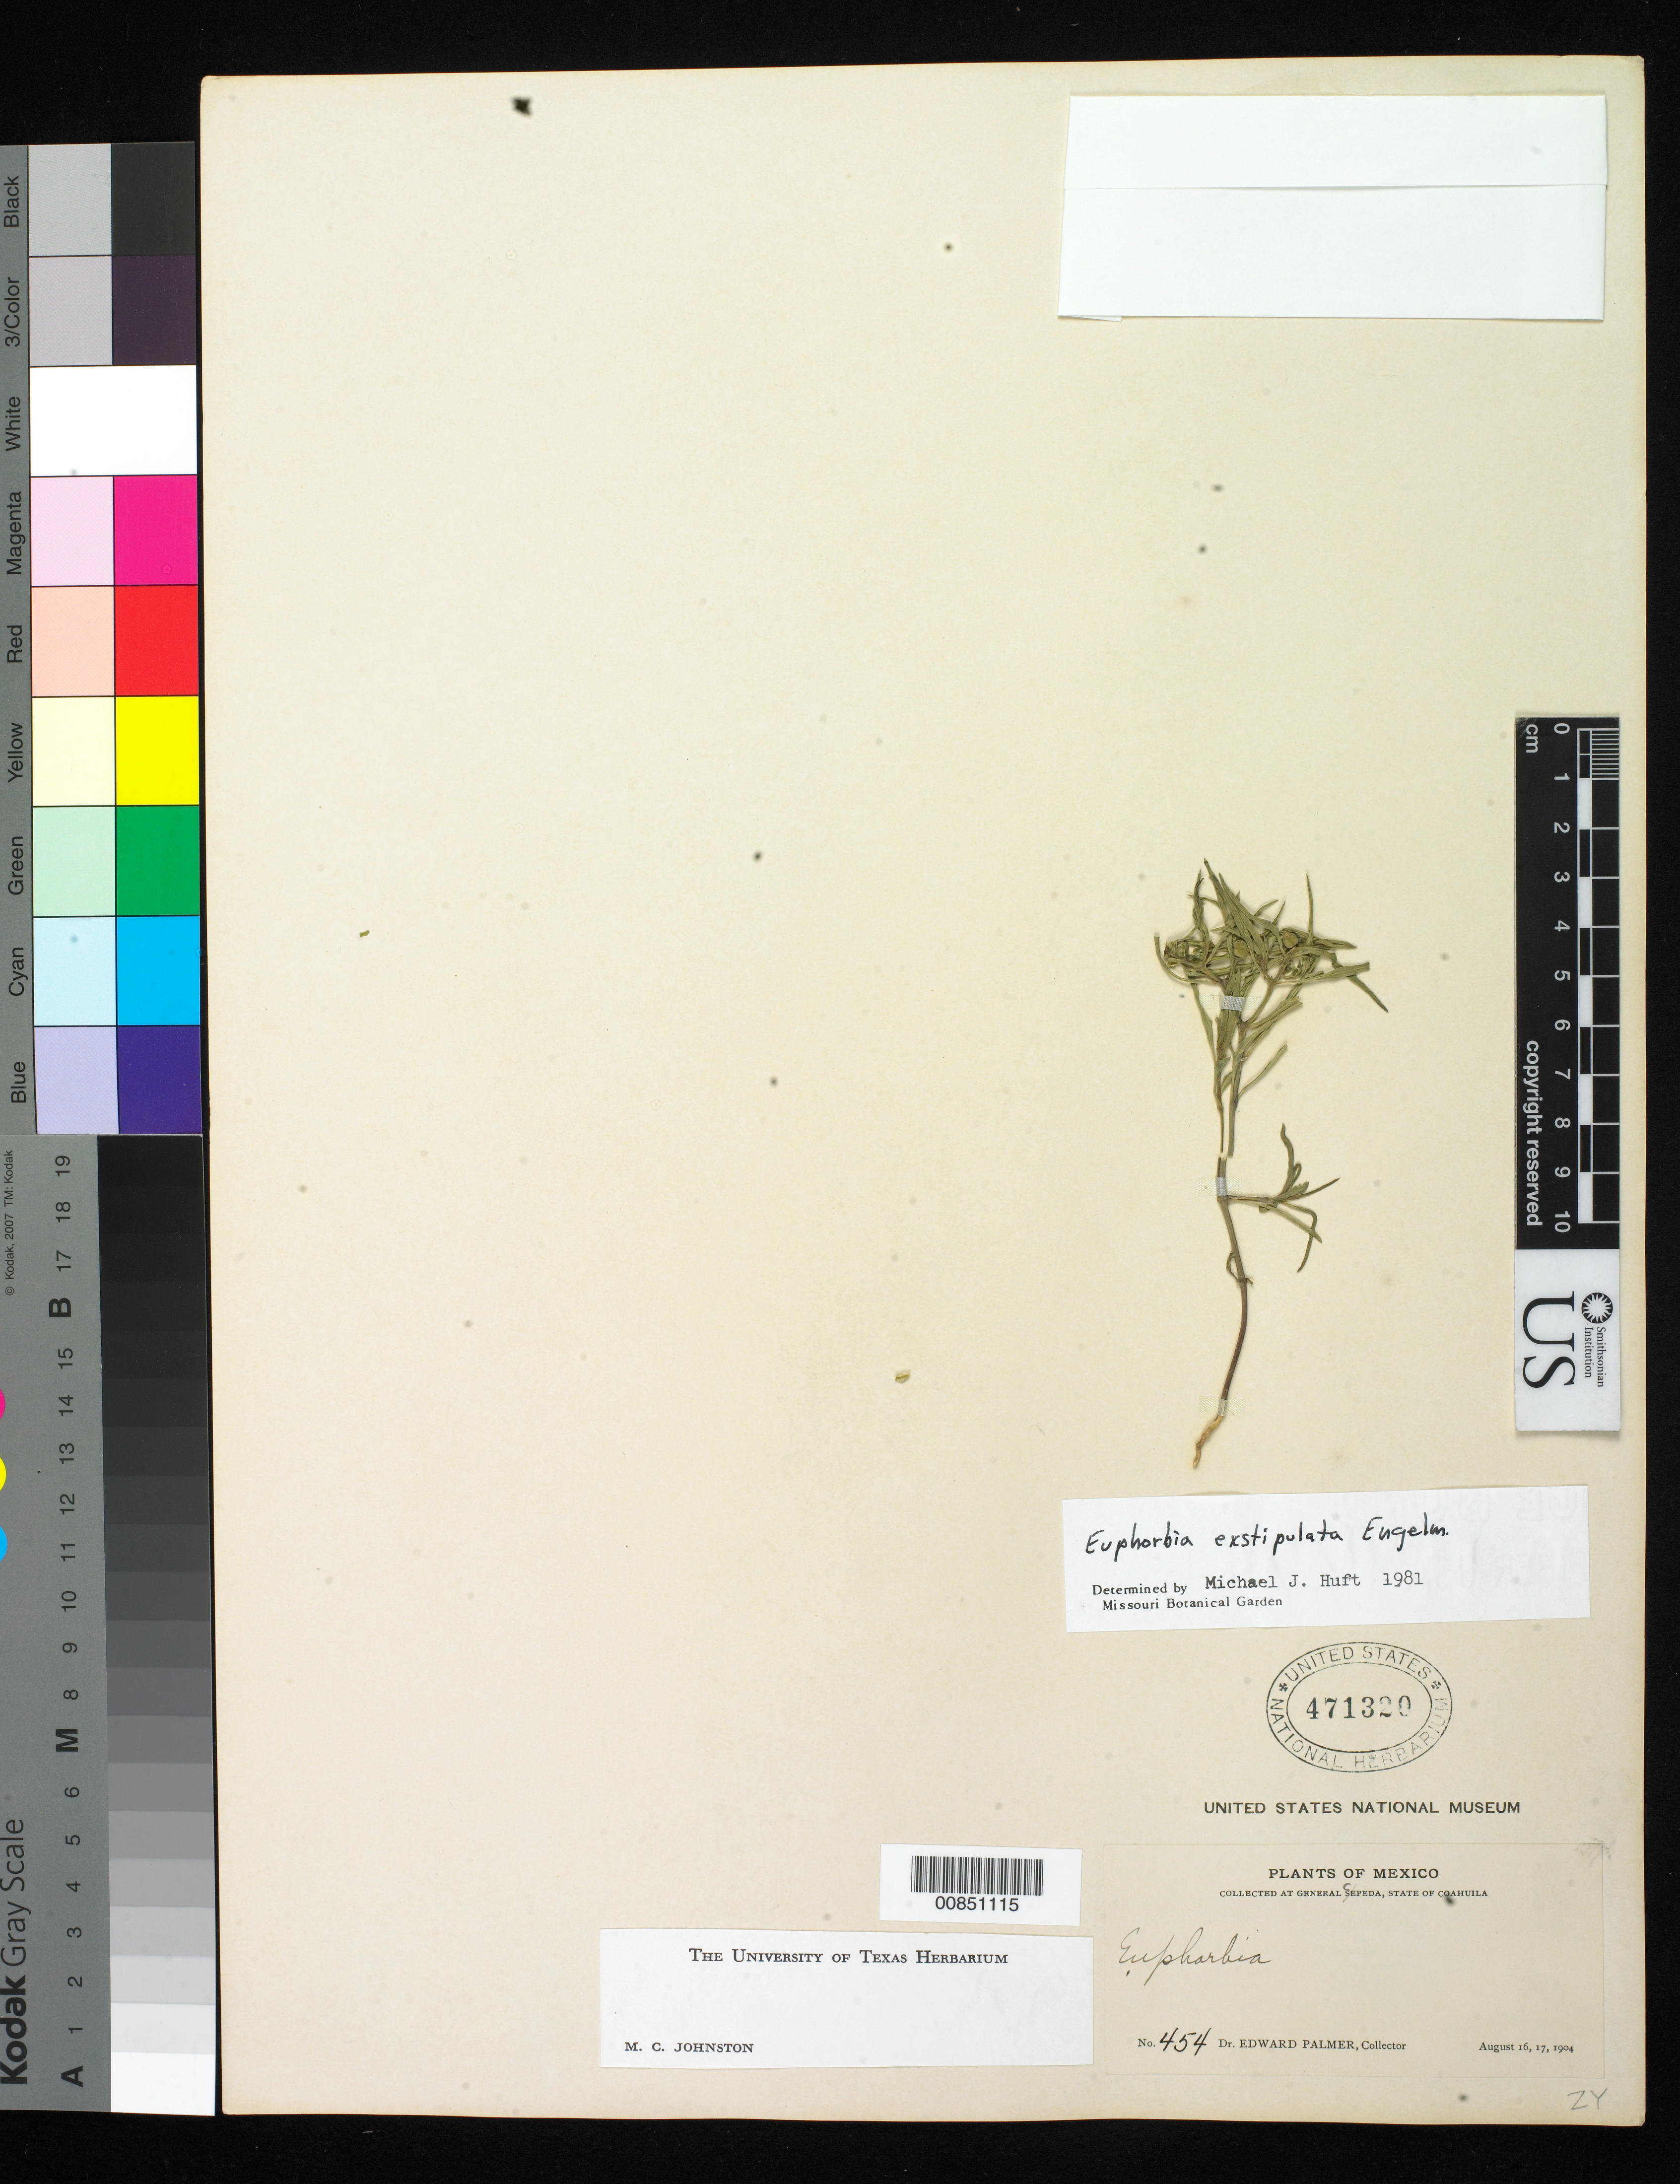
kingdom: Plantae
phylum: Tracheophyta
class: Magnoliopsida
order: Malpighiales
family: Euphorbiaceae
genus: Euphorbia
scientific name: Euphorbia exstipulata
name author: Engelm. in Emory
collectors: E. Palmer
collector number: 454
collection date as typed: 16 Aug 1904 to 17 Aug 1904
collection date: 1904-08-16/1904-08-17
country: Mexico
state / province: Coahuila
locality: General Cepeda, Coahuila.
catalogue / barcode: US 471320